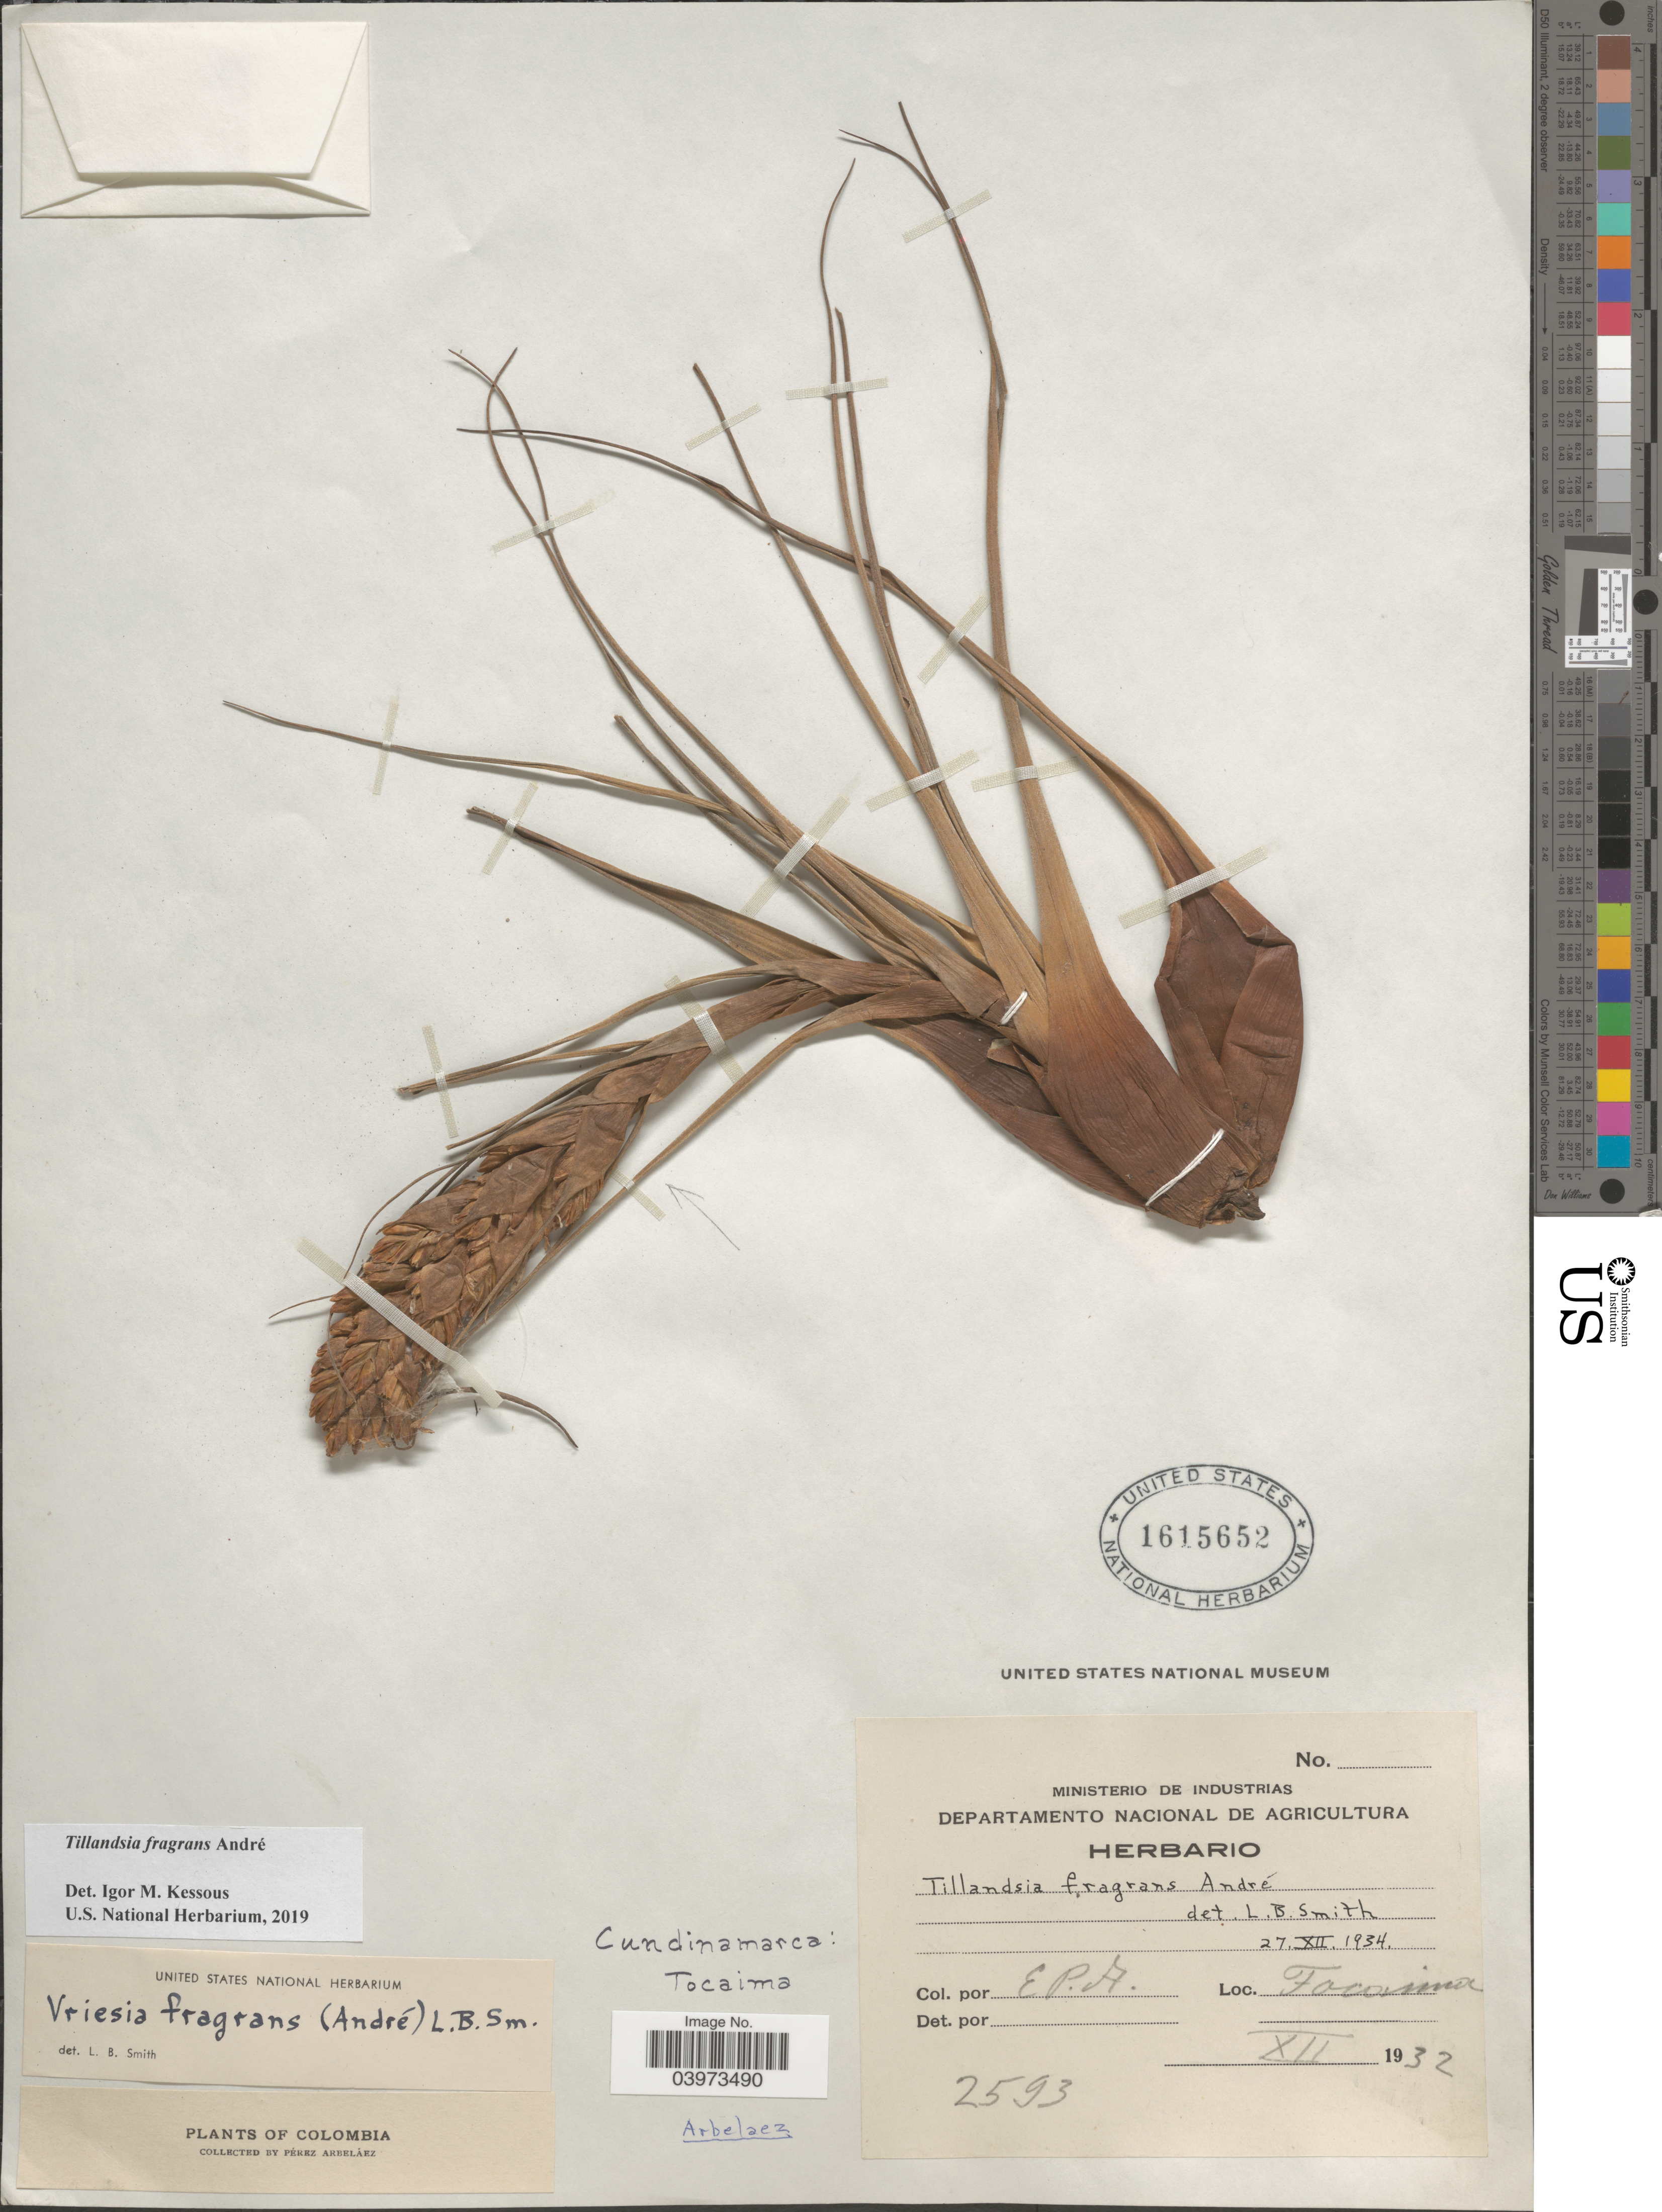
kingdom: Plantae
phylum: Tracheophyta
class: Liliopsida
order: Poales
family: Bromeliaceae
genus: Tillandsia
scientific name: Tillandsia fragrans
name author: André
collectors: E. Pérez Arbeláez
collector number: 2593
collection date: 1932-12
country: Colombia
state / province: Cundinamarca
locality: Tocaima.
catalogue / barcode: US 1615652